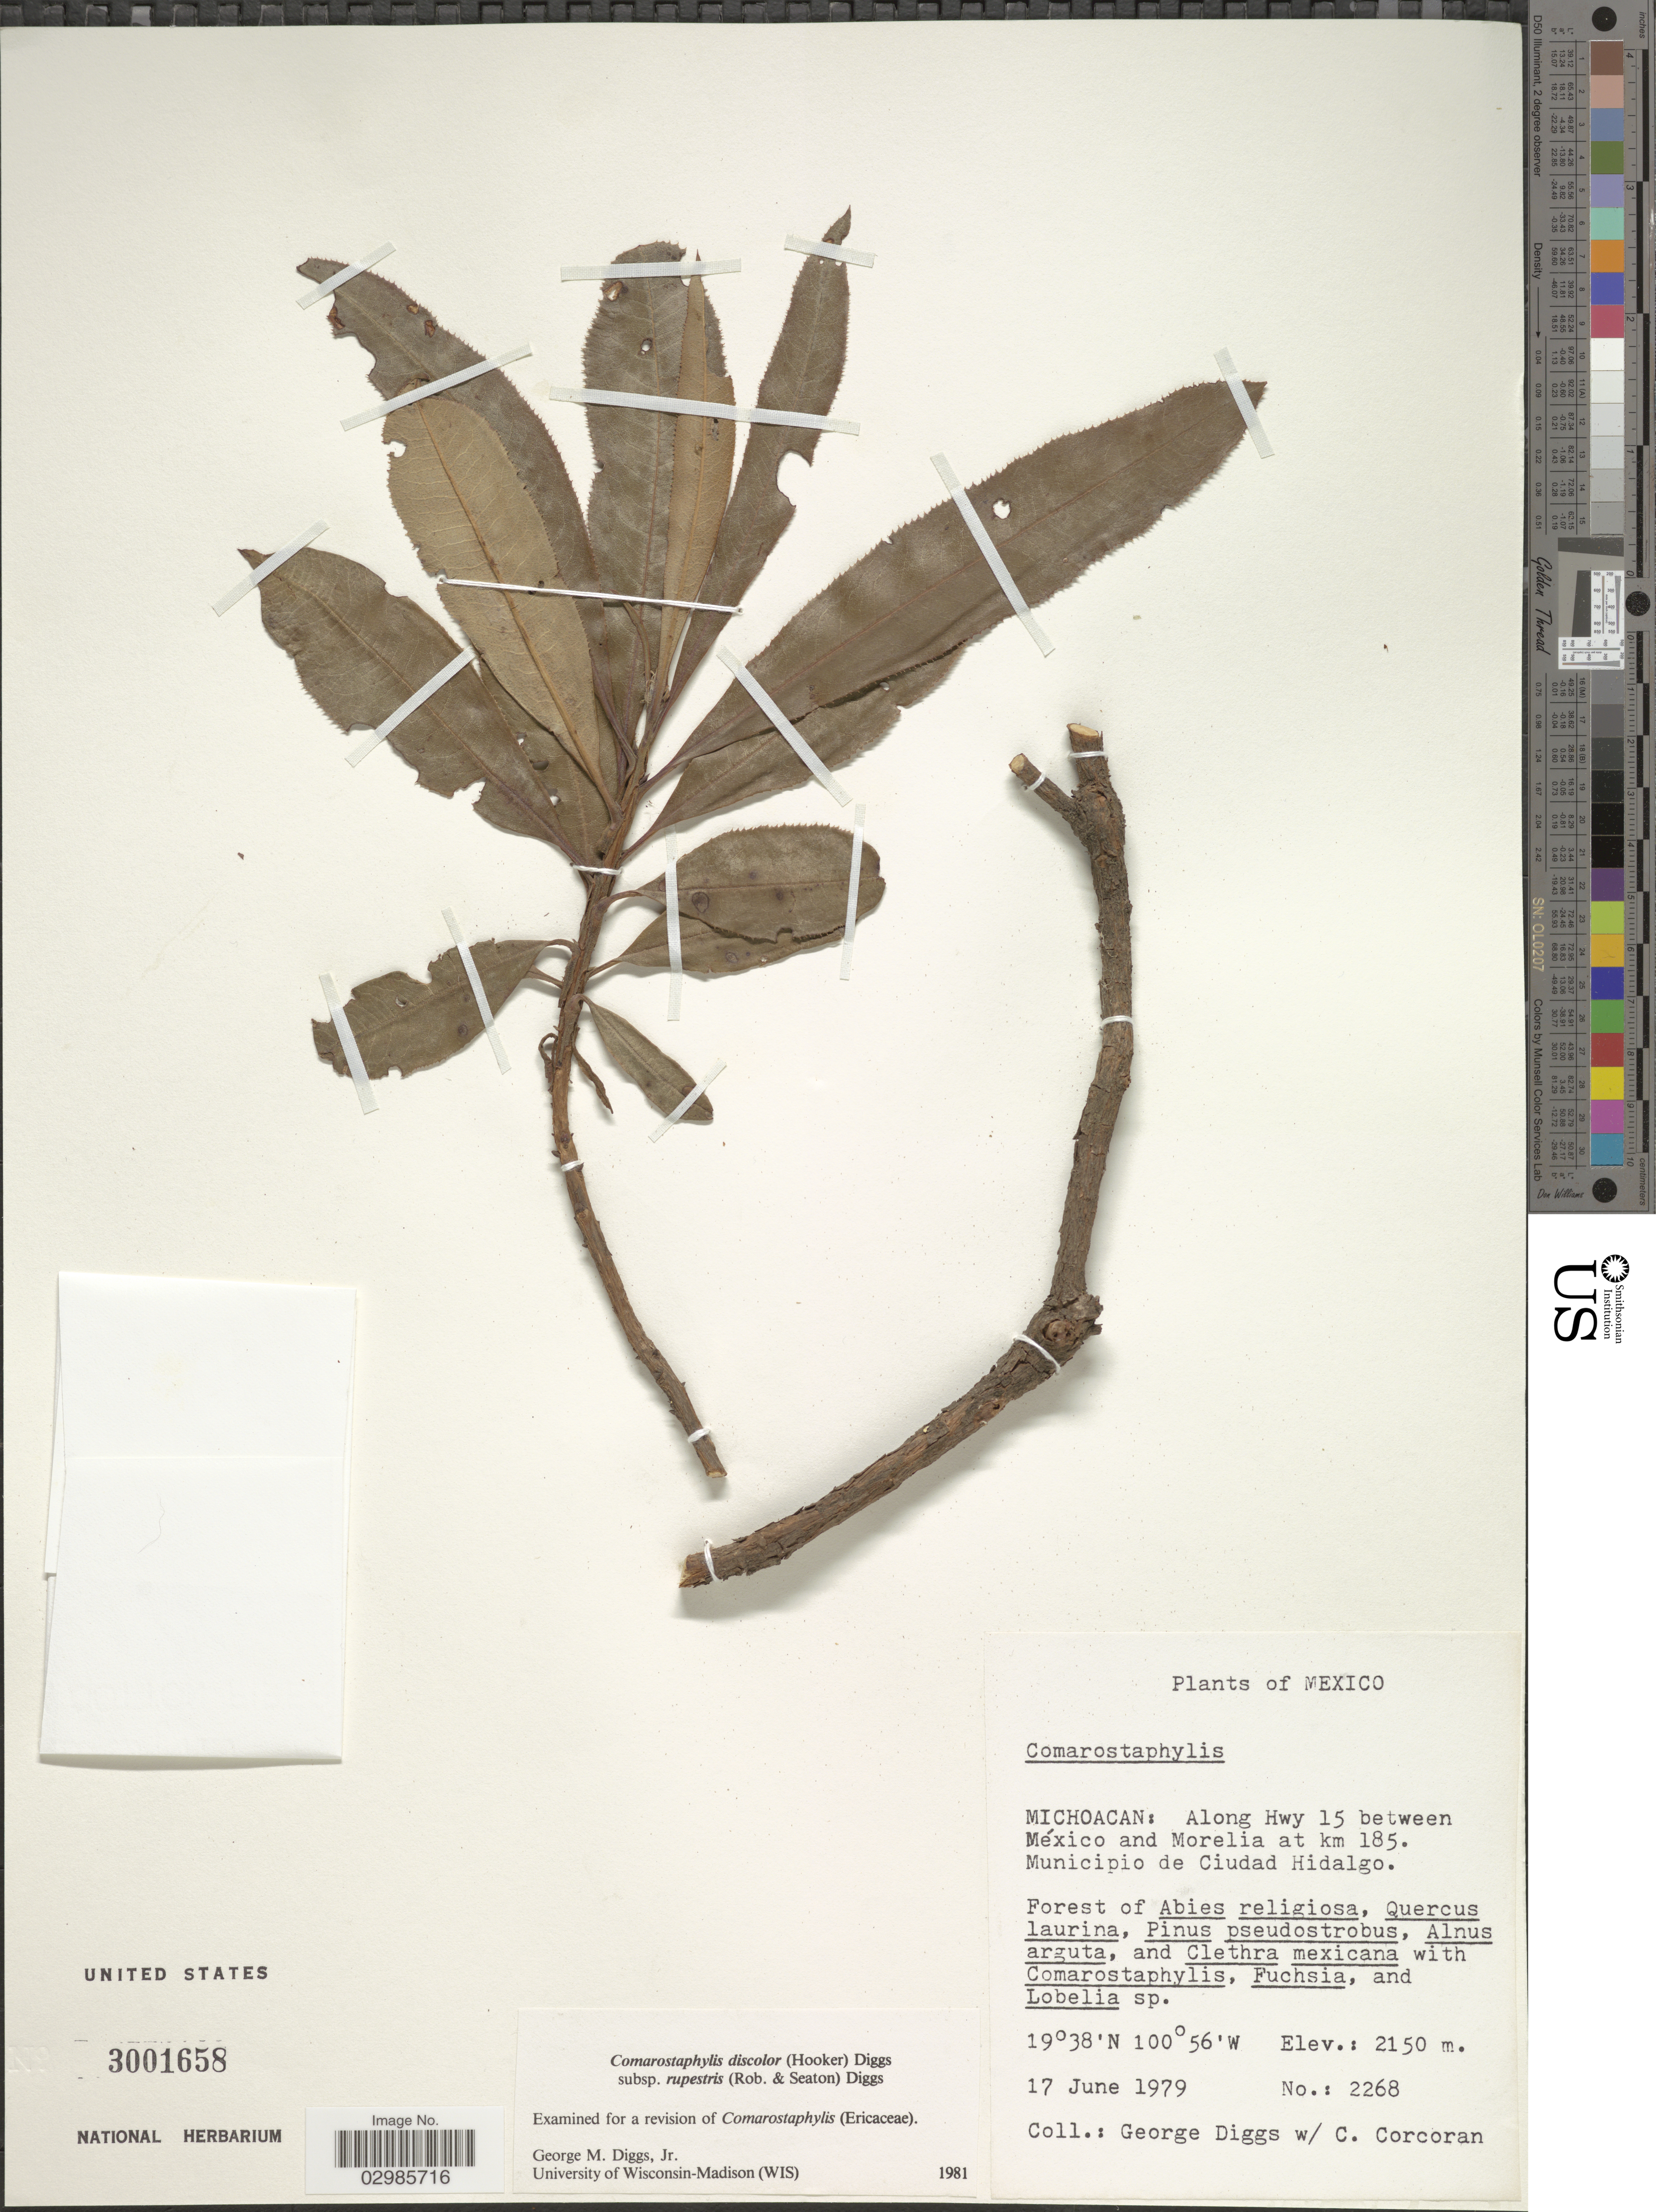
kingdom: Plantae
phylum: Tracheophyta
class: Magnoliopsida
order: Ericales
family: Ericaceae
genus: Comarostaphylis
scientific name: Comarostaphylis discolor subsp. rupestris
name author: (Rob. & Seaton) Diggs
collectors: G. Diggs & C. Corcoran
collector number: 2268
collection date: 1979-06-17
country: Mexico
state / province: Michoacán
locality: Along Hwy 15 between México and Morelia at Km 185, Municipio de Ciudad Hidalgo.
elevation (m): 2150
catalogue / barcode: US 3001658